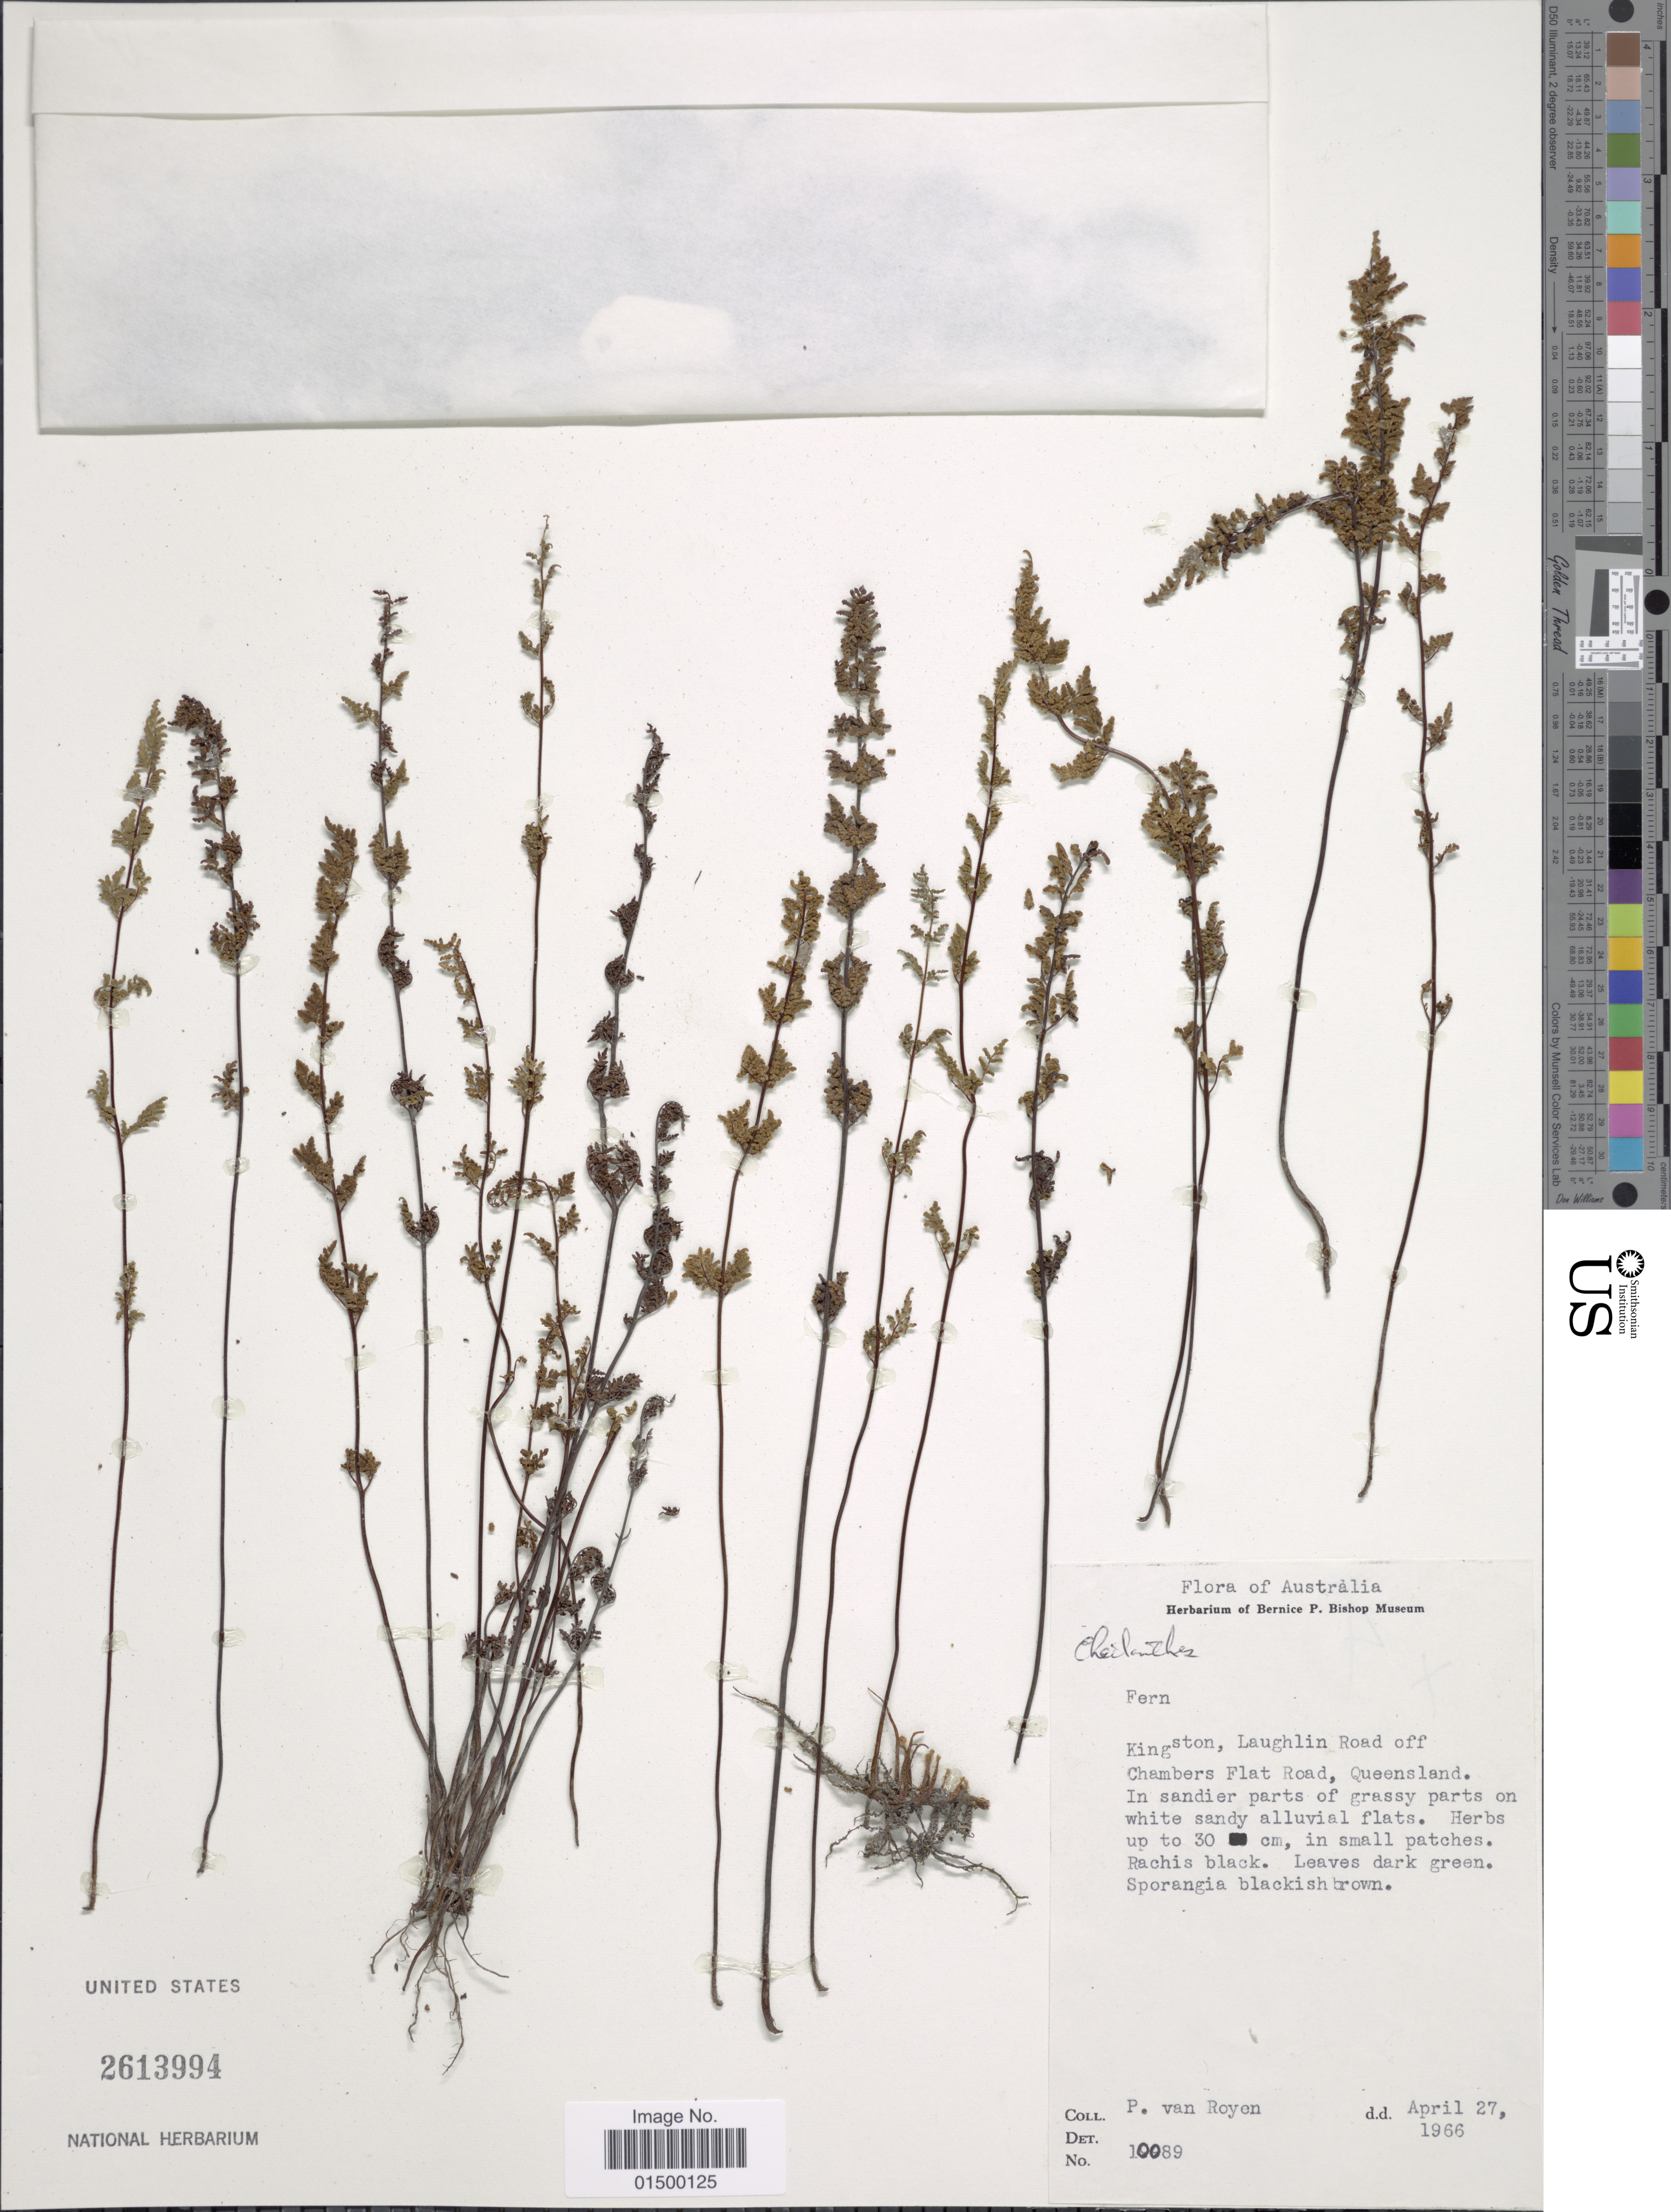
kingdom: Plantae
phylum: Tracheophyta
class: Polypodiopsida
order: Polypodiales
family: Pteridaceae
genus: Cheilanthes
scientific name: Cheilanthes sieberi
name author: Kunze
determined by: Sosa, Karla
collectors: P. van Royan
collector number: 10089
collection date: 1966-04-27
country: Australia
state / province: Queensland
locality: Kingston, Laughlin Road off Chambers Flat Road, Queensland.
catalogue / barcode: US 2613994